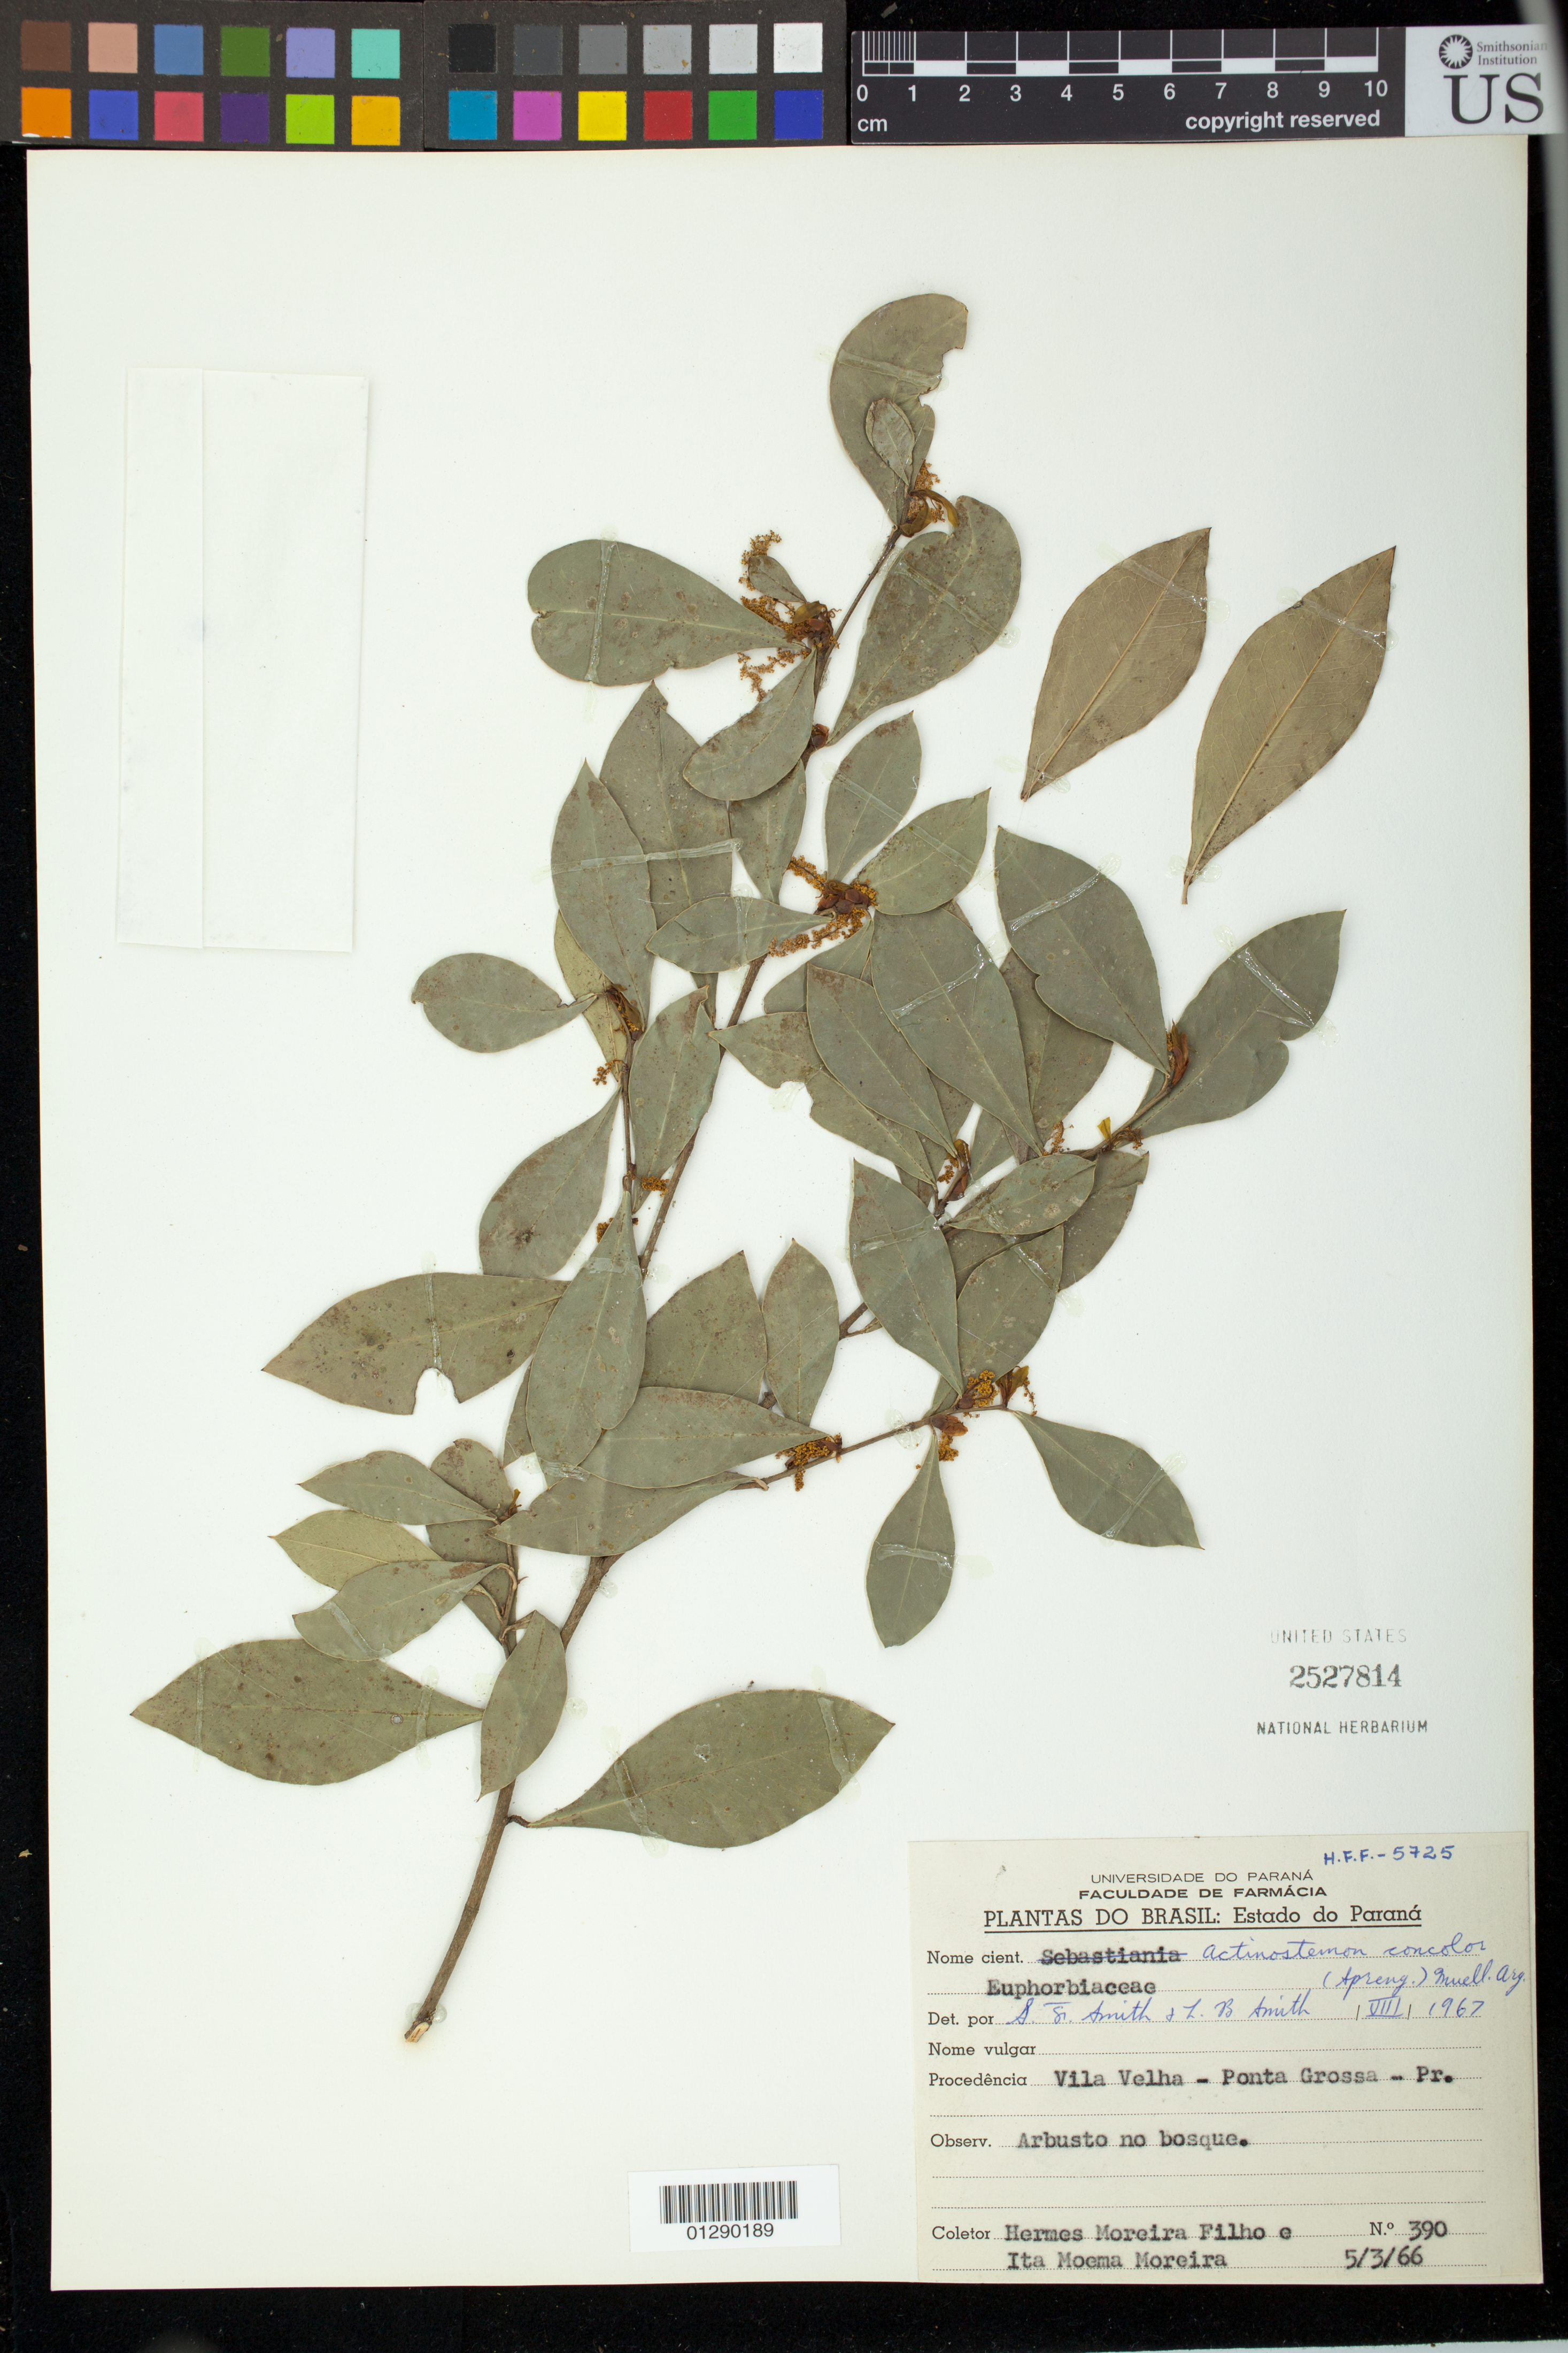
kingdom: Plantae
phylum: Tracheophyta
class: Magnoliopsida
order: Malpighiales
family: Euphorbiaceae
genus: Actinostemon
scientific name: Actinostemon concolor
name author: (Spreng.) Müll. Arg.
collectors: H. Filho & I. Moreira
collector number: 390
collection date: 1966-03-05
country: Brazil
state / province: Paraná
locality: Vila Velha - Ponta Grossa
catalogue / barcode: US 2527814